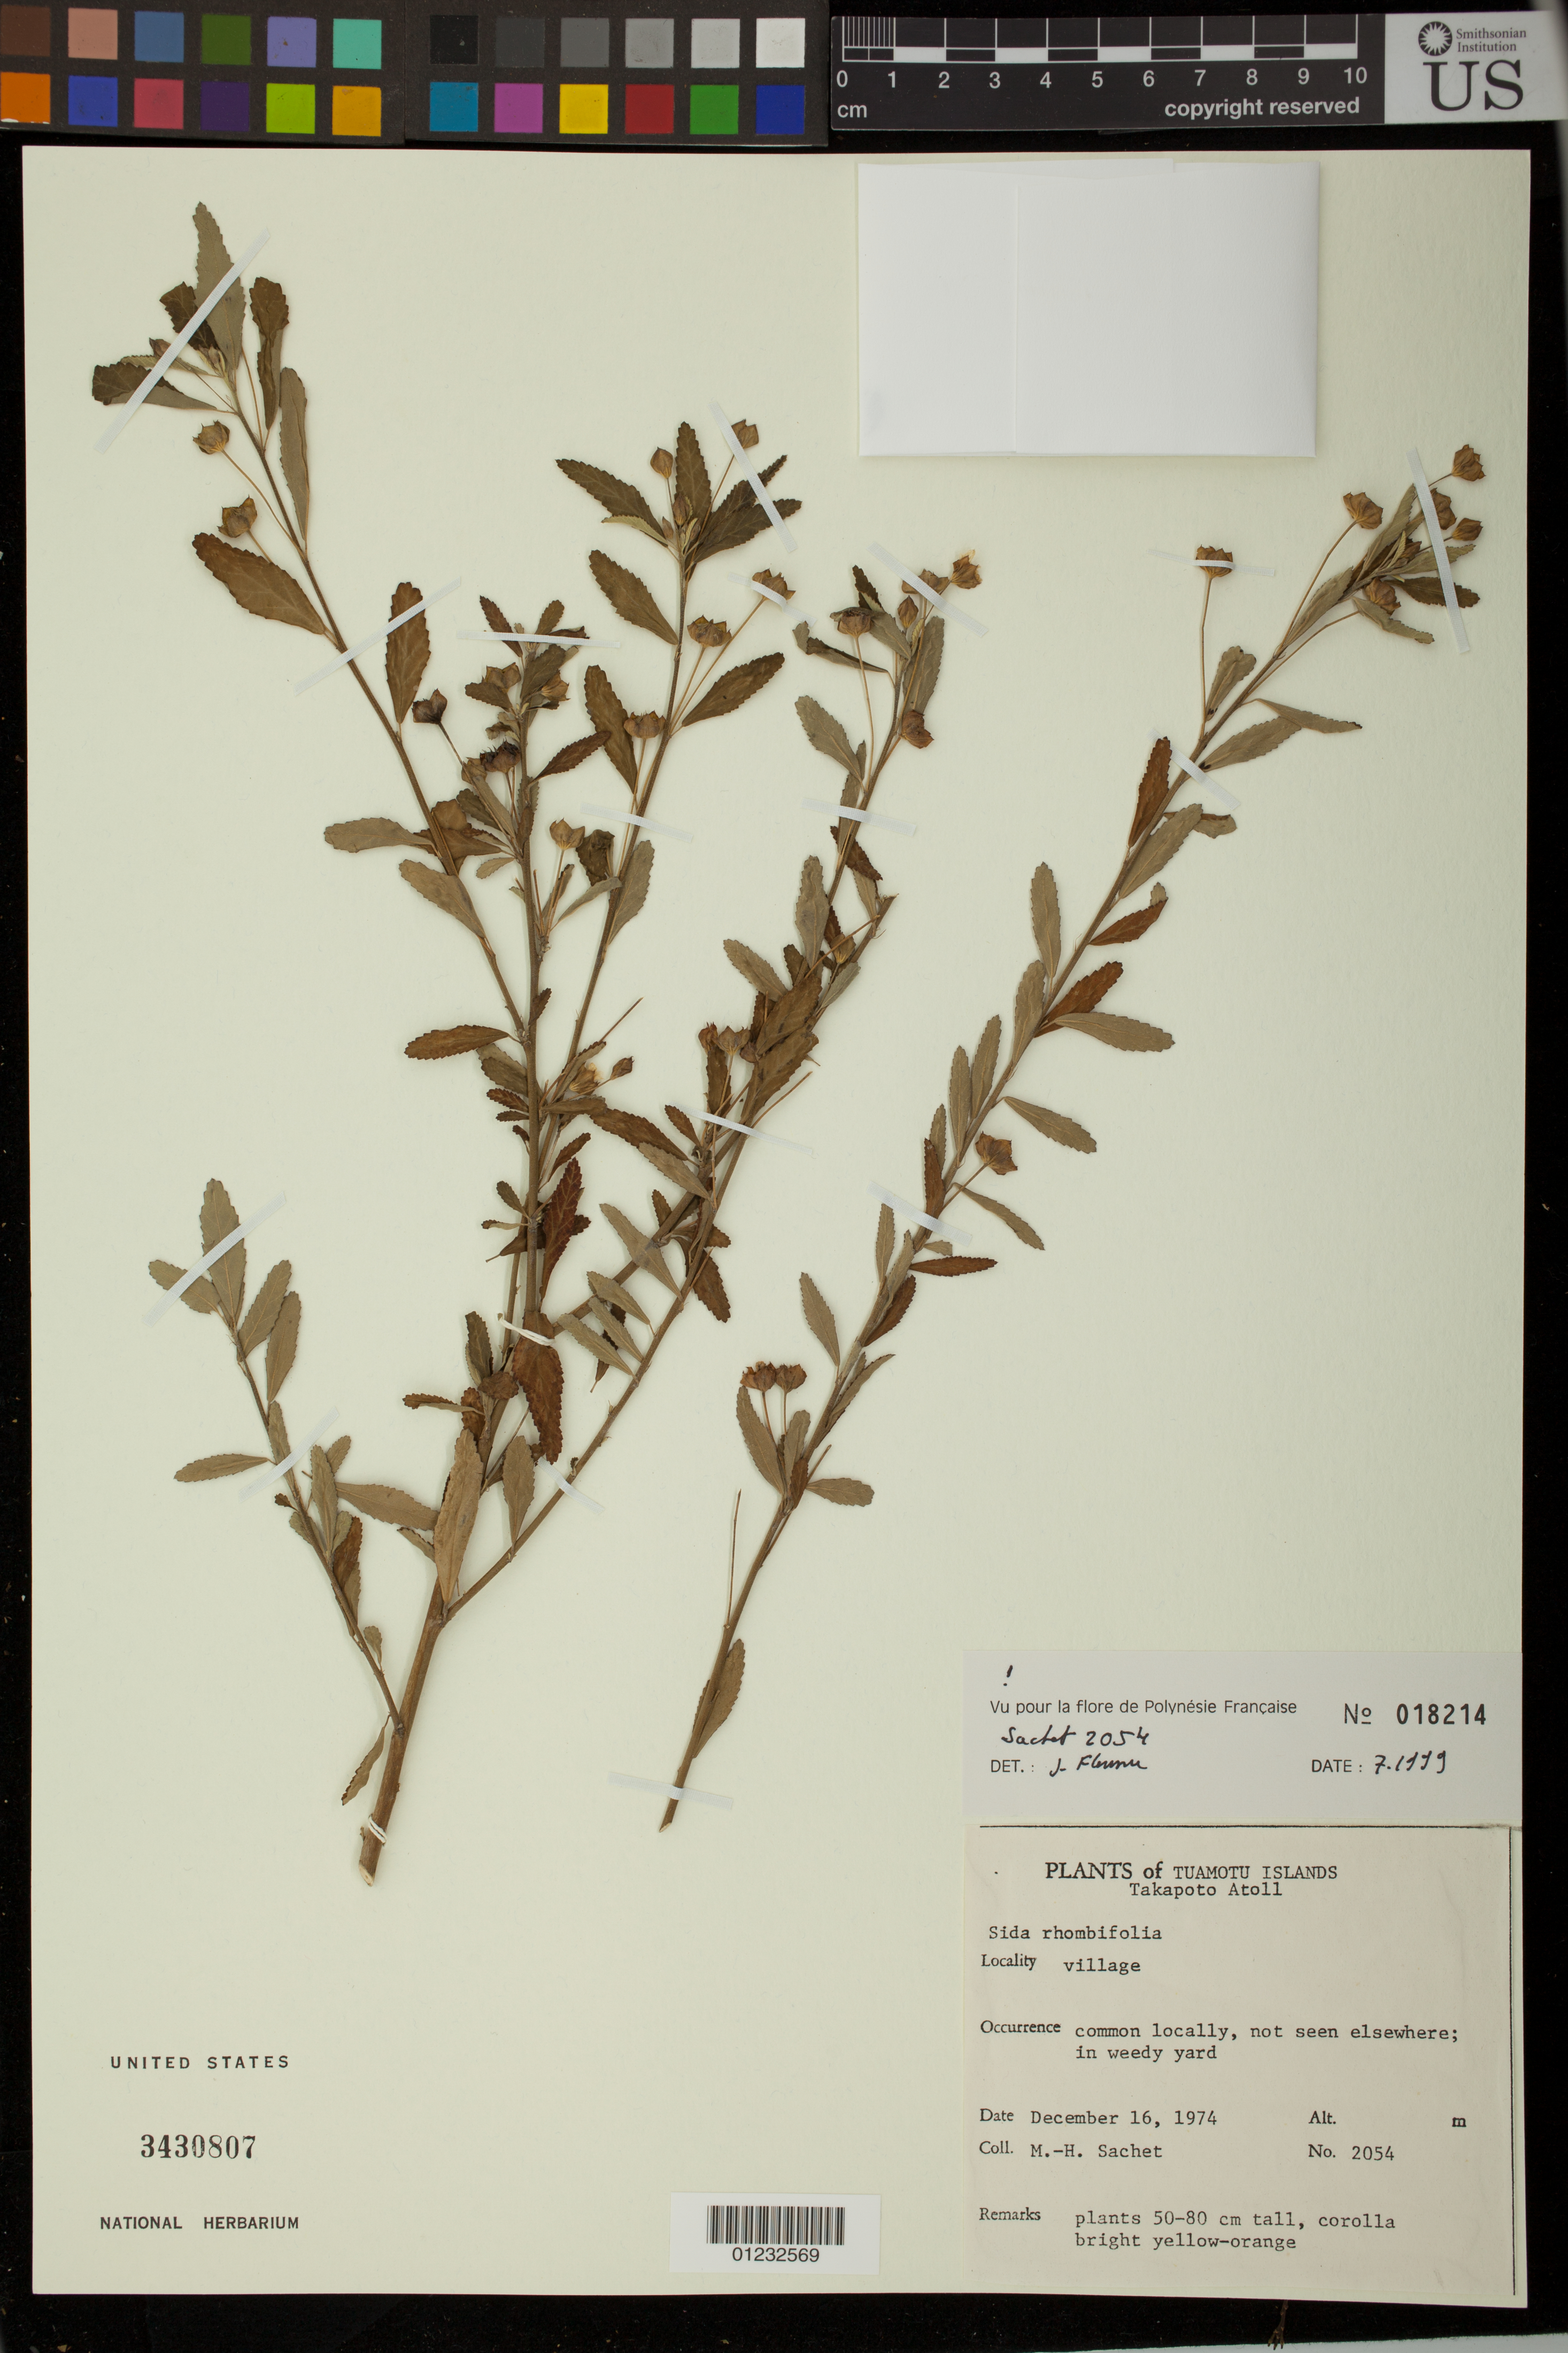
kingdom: Plantae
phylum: Tracheophyta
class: Magnoliopsida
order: Malvales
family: Malvaceae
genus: Sida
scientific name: Sida rhombifolia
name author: L.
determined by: Florence, J.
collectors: M.-H. Sachet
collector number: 2054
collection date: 1974-12-16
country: French Polynesia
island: Takapoto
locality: Village.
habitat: In weedy yard.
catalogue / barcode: US 3430807